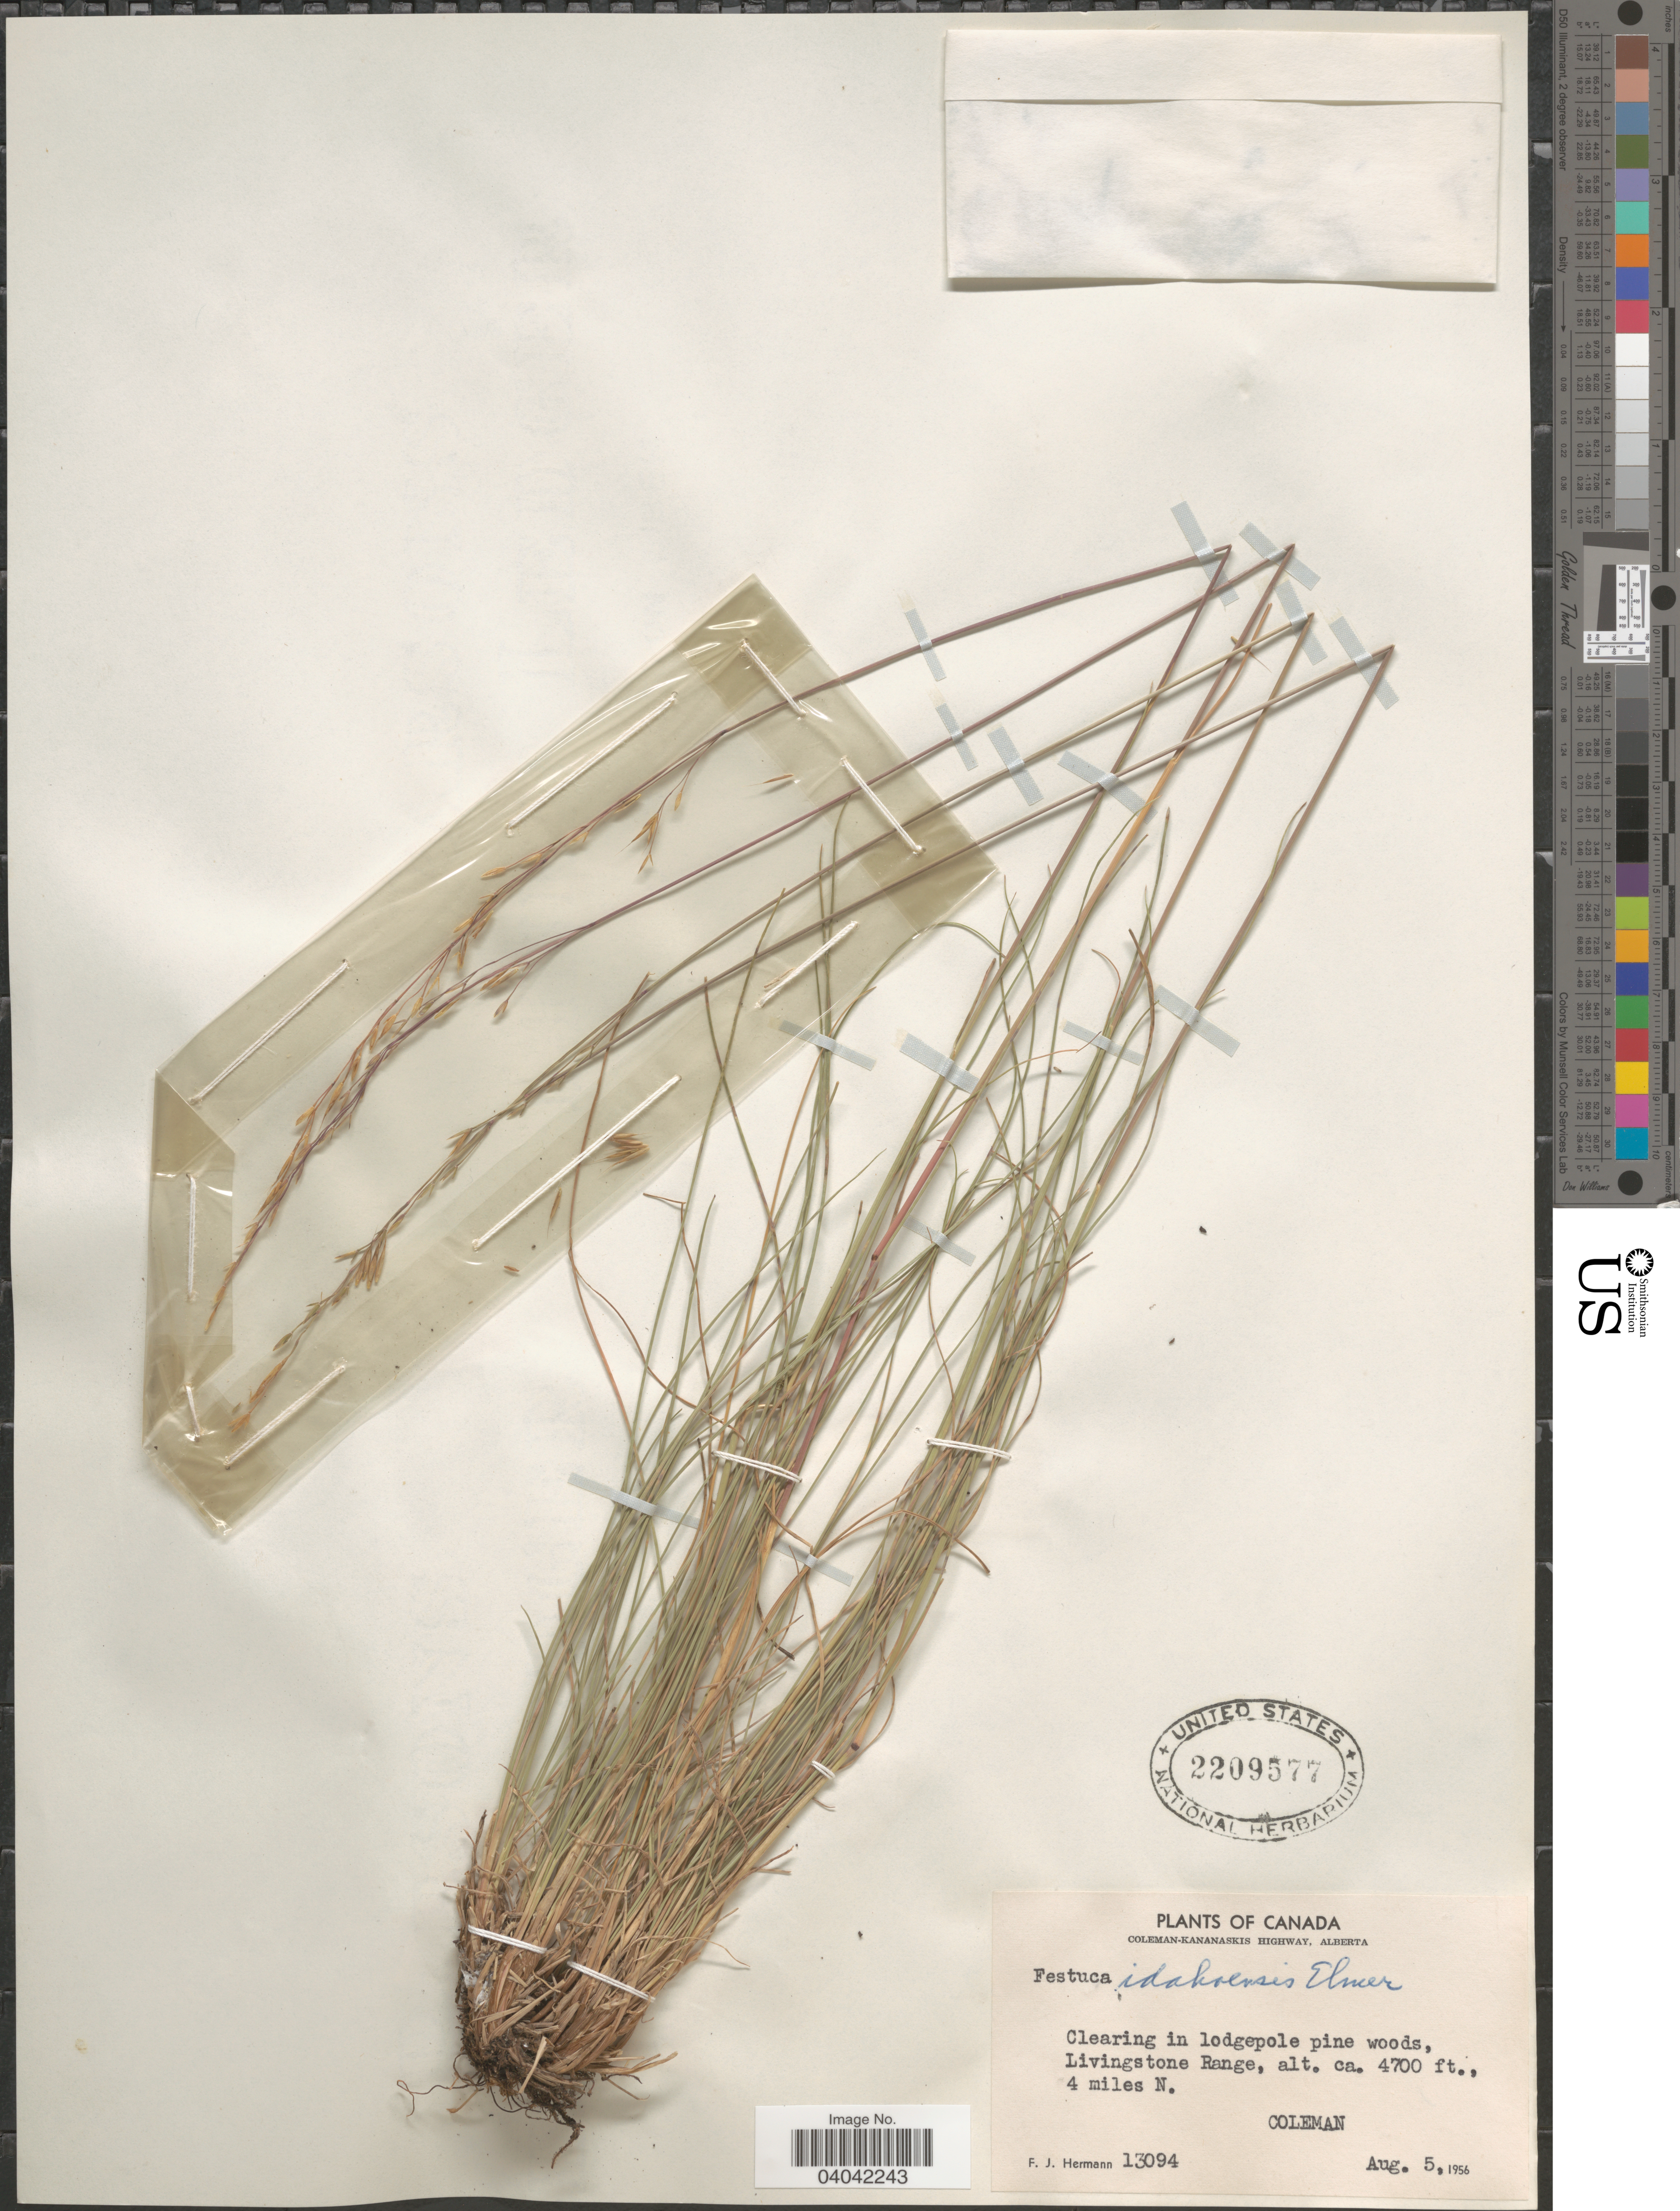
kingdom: Plantae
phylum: Tracheophyta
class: Liliopsida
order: Poales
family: Poaceae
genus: Festuca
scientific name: Festuca idahoensis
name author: Elmer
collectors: F. J. Hermann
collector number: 13094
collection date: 1956-08-05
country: Canada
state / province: Alberta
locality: Coleman-Kananaskis Highway. Clearing in lodgepole pine woods, Livingstone Range, 4 miles N. Coleman.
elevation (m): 1433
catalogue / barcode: US 2209577